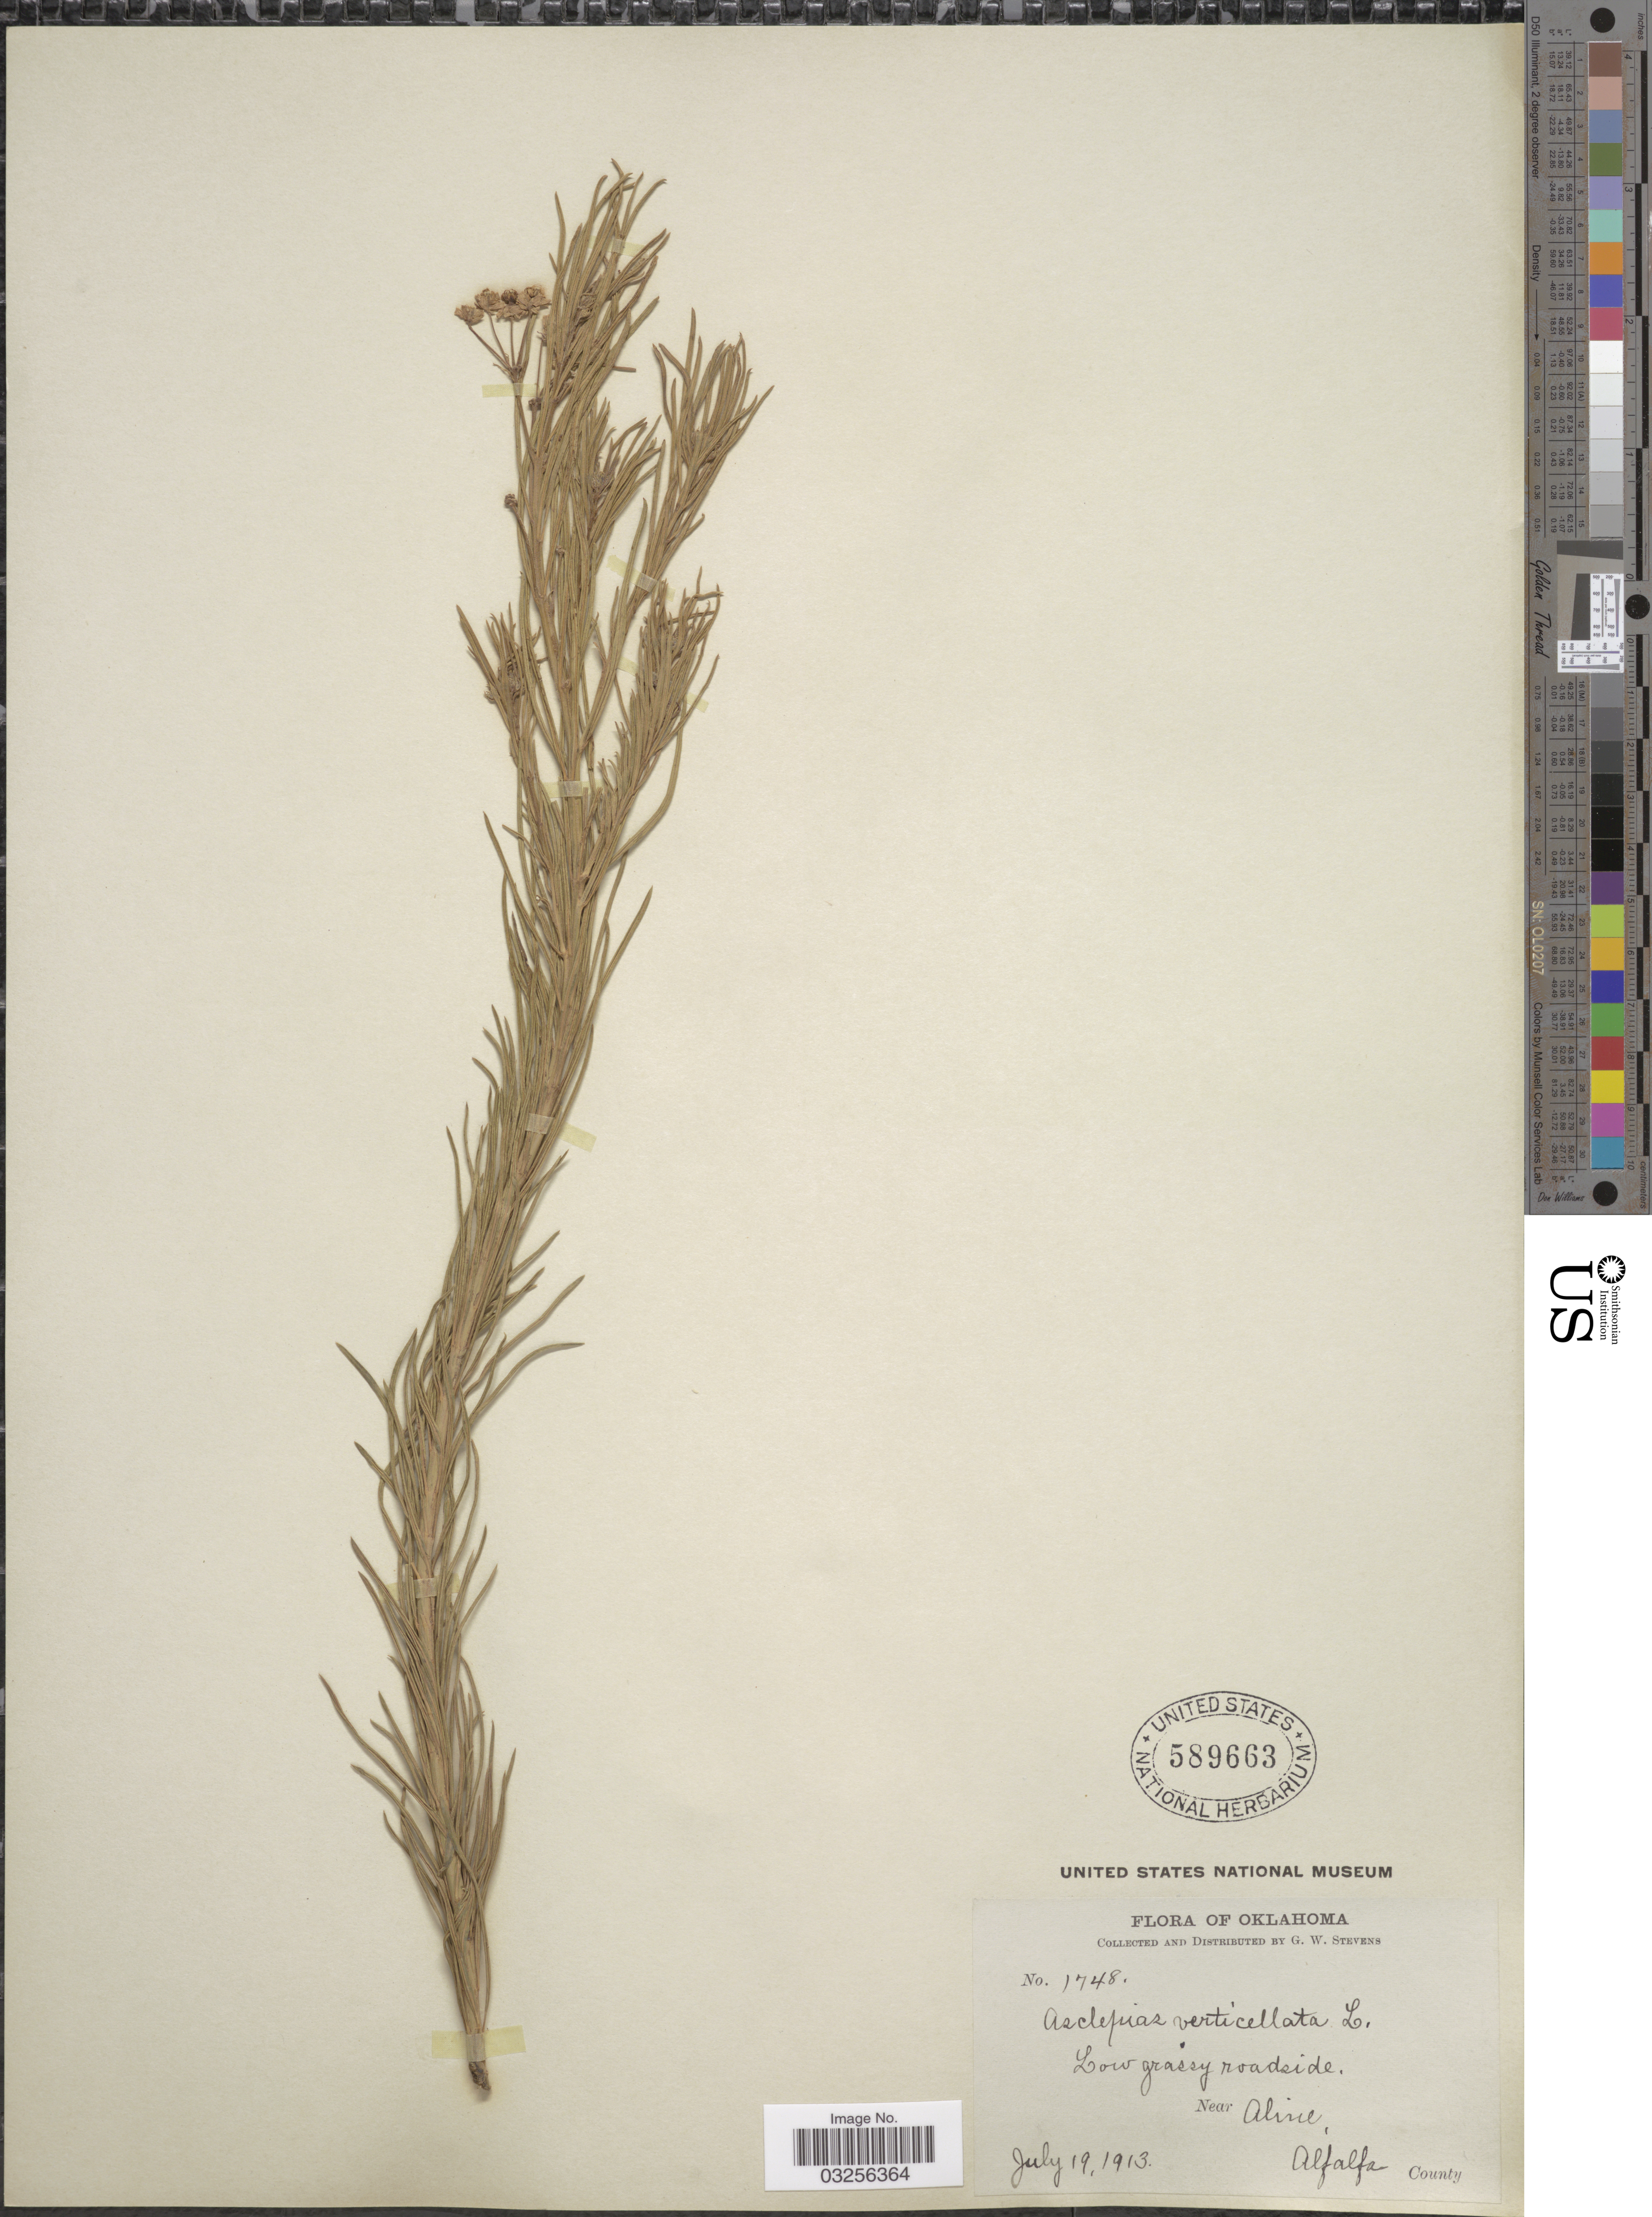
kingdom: Plantae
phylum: Tracheophyta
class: Magnoliopsida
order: Gentianales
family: Apocynaceae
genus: Asclepias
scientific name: Asclepias verticillata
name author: L.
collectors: G. W. Stevens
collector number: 1748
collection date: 1913-07-19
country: United States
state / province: Oklahoma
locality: Near Alirie, Alfalfa County.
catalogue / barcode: US 589663